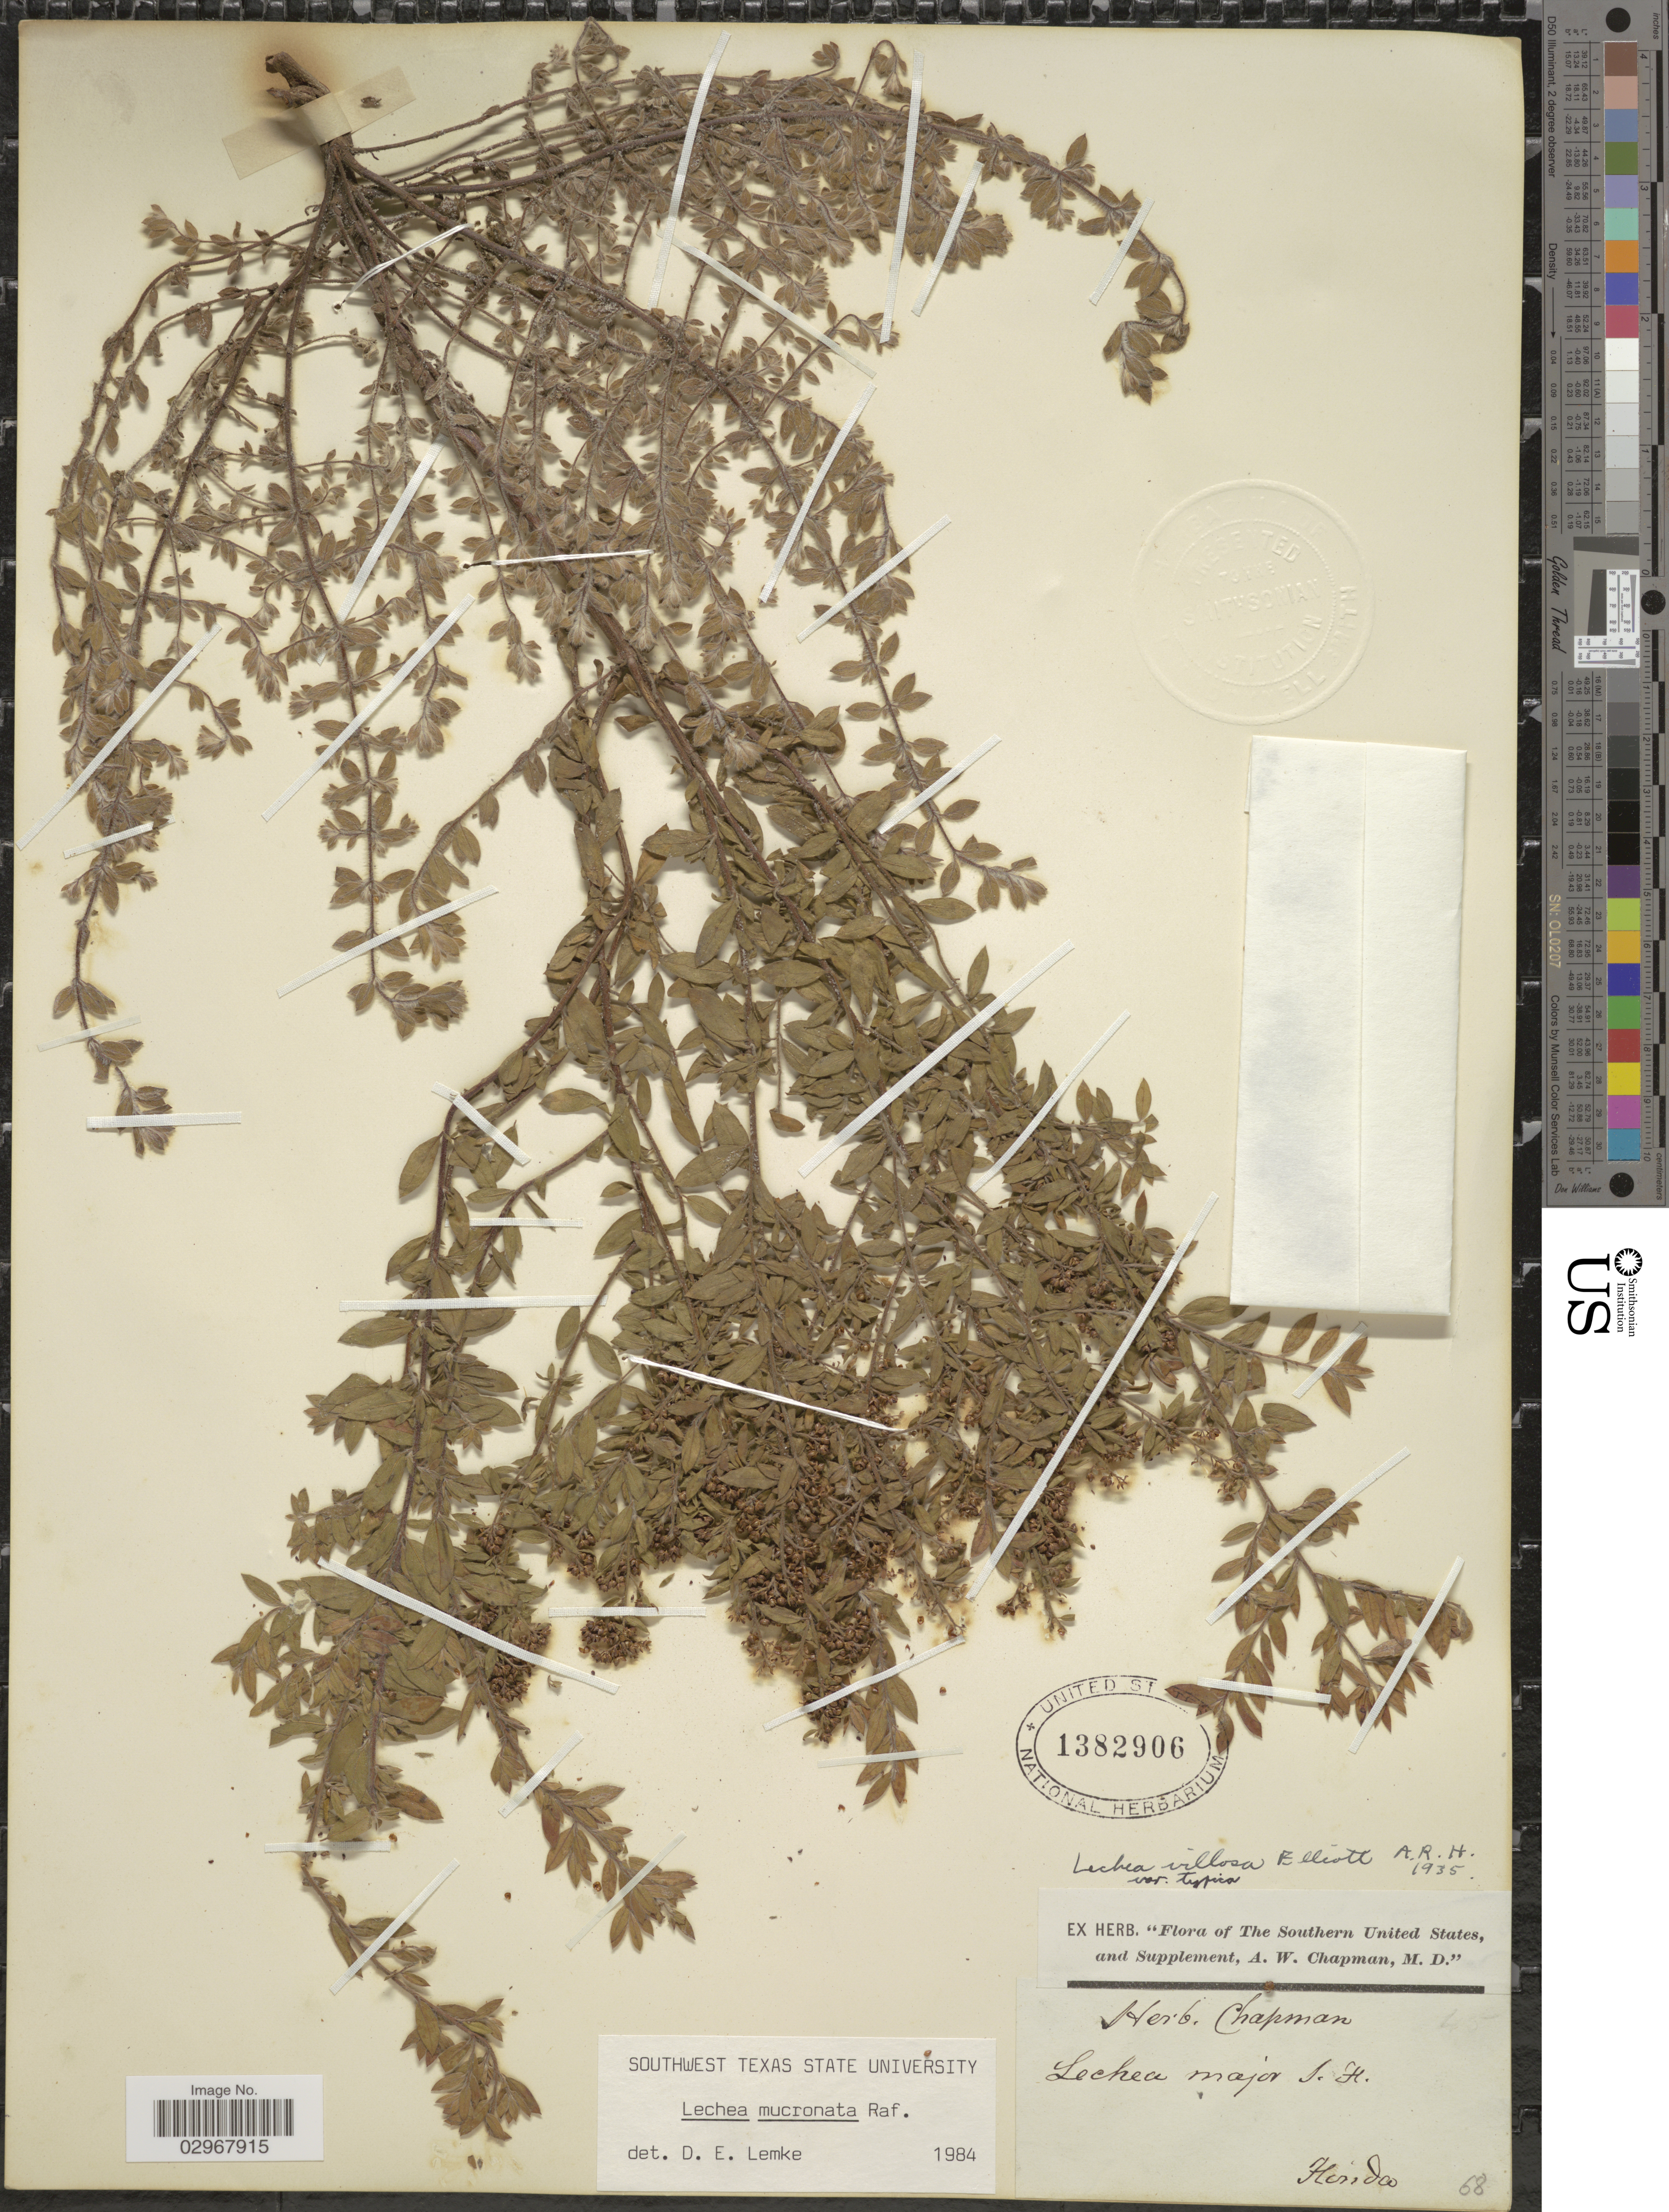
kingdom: Plantae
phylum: Tracheophyta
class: Magnoliopsida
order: Malvales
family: Cistaceae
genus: Lechea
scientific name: Lechea mucronata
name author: Raf.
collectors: ex herb. Chapman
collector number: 68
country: United States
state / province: Florida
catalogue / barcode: US 1382906